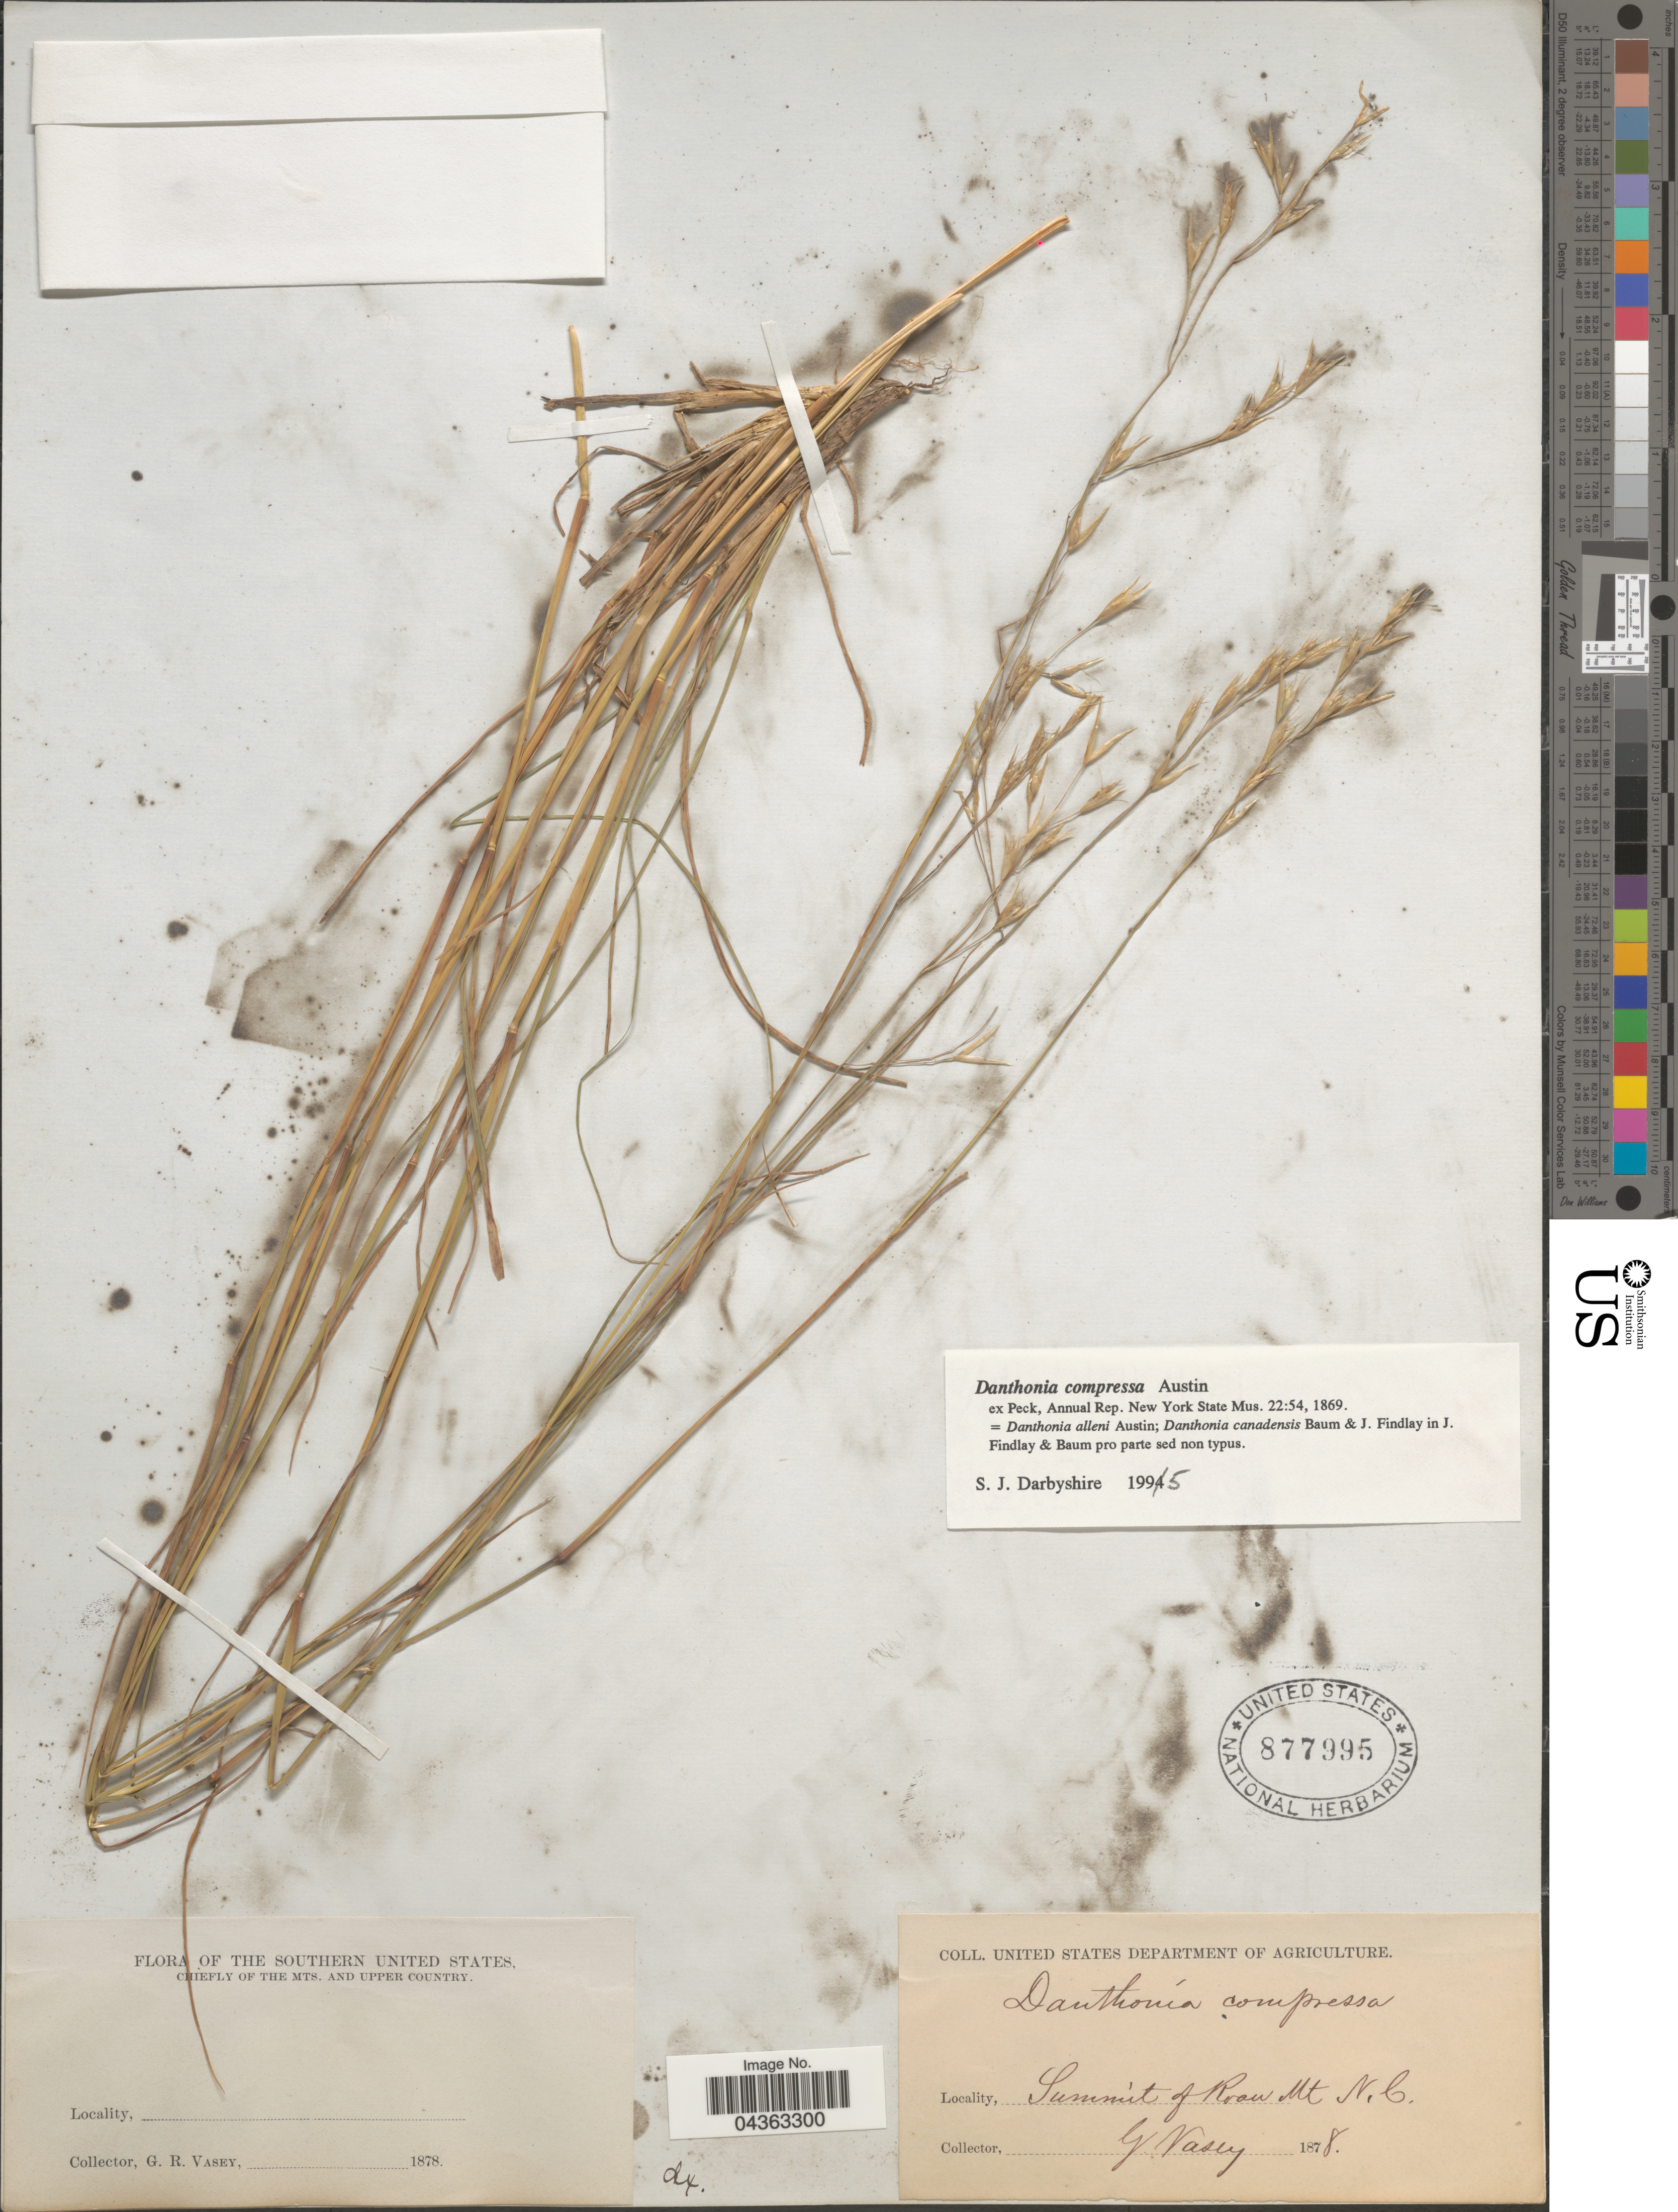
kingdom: Plantae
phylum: Tracheophyta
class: Liliopsida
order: Poales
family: Poaceae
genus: Danthonia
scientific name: Danthonia compressa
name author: Austin in F. Peck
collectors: G. R. Vasey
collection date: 1878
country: United States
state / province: North Carolina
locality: The Southern United States. Chiefly on the Mts. and Upper Country. Summit of Roan Mt.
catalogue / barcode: US 877995